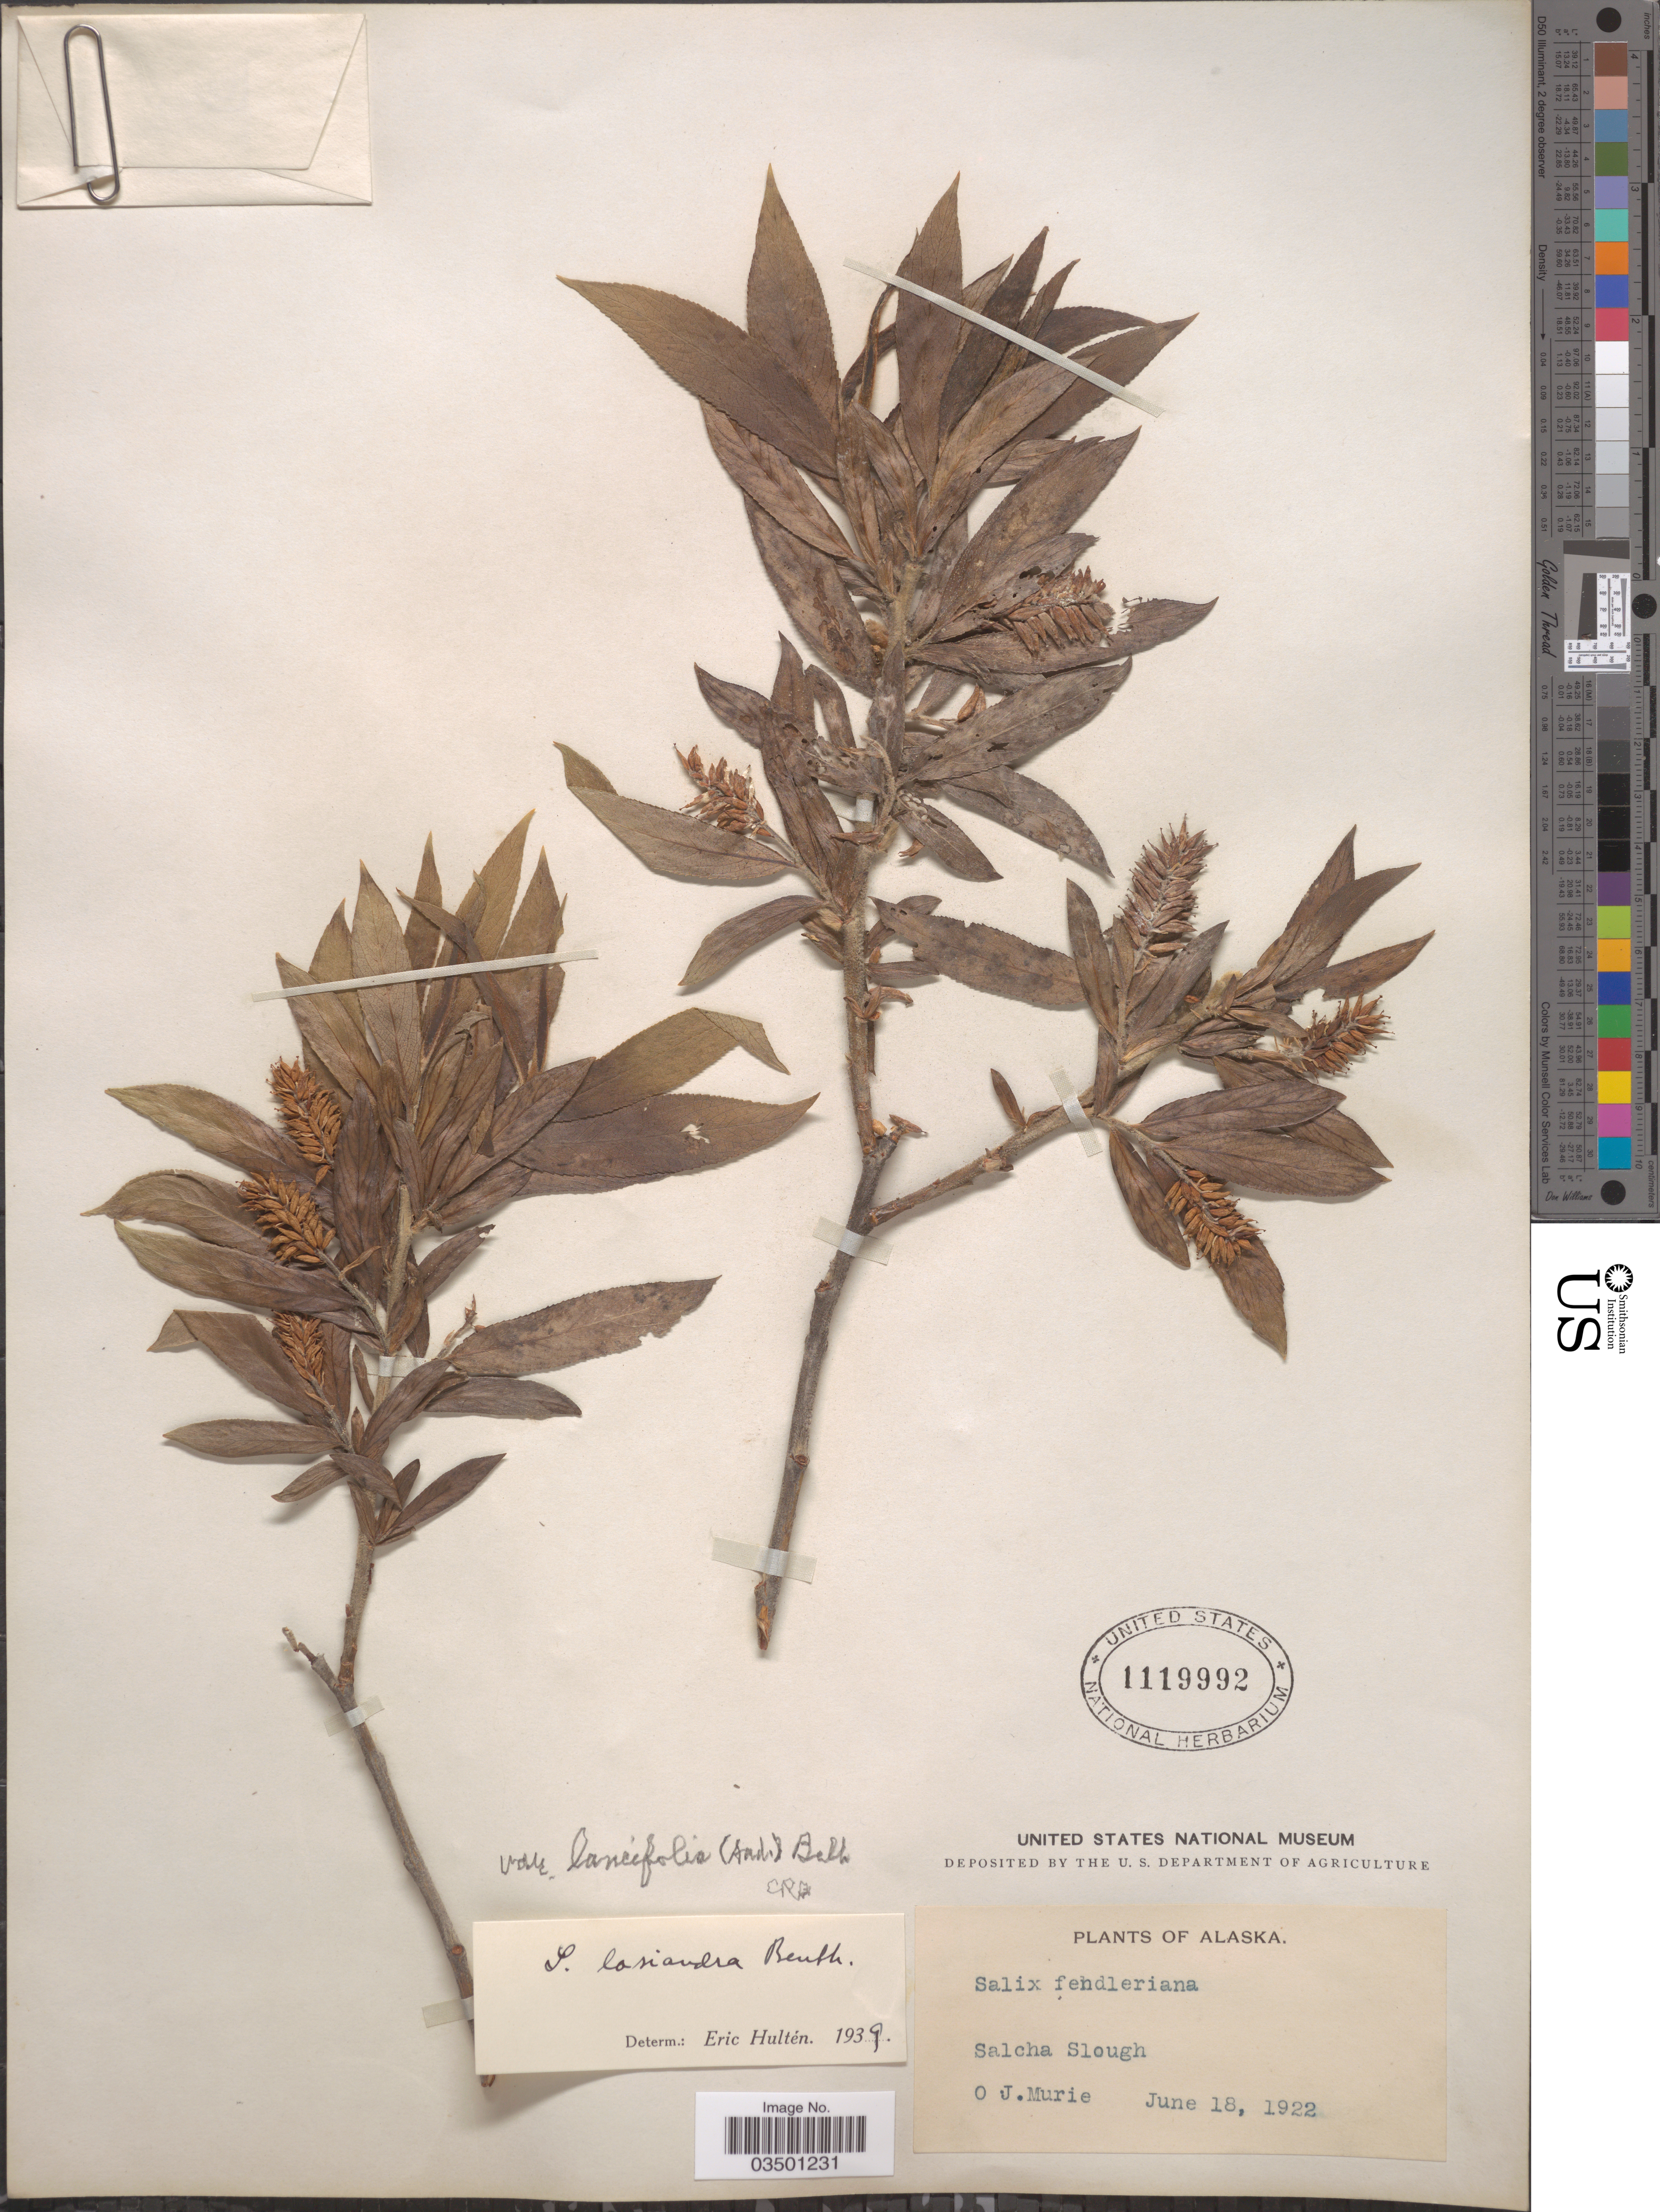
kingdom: Plantae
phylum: Tracheophyta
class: Magnoliopsida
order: Malpighiales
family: Salicaceae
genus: Salix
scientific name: Salix lasiandra var. lancifolia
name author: Bebb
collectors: O. Murie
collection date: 1922-06-18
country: United States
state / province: Alaska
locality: Salcha Slough.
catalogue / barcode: US 1119992